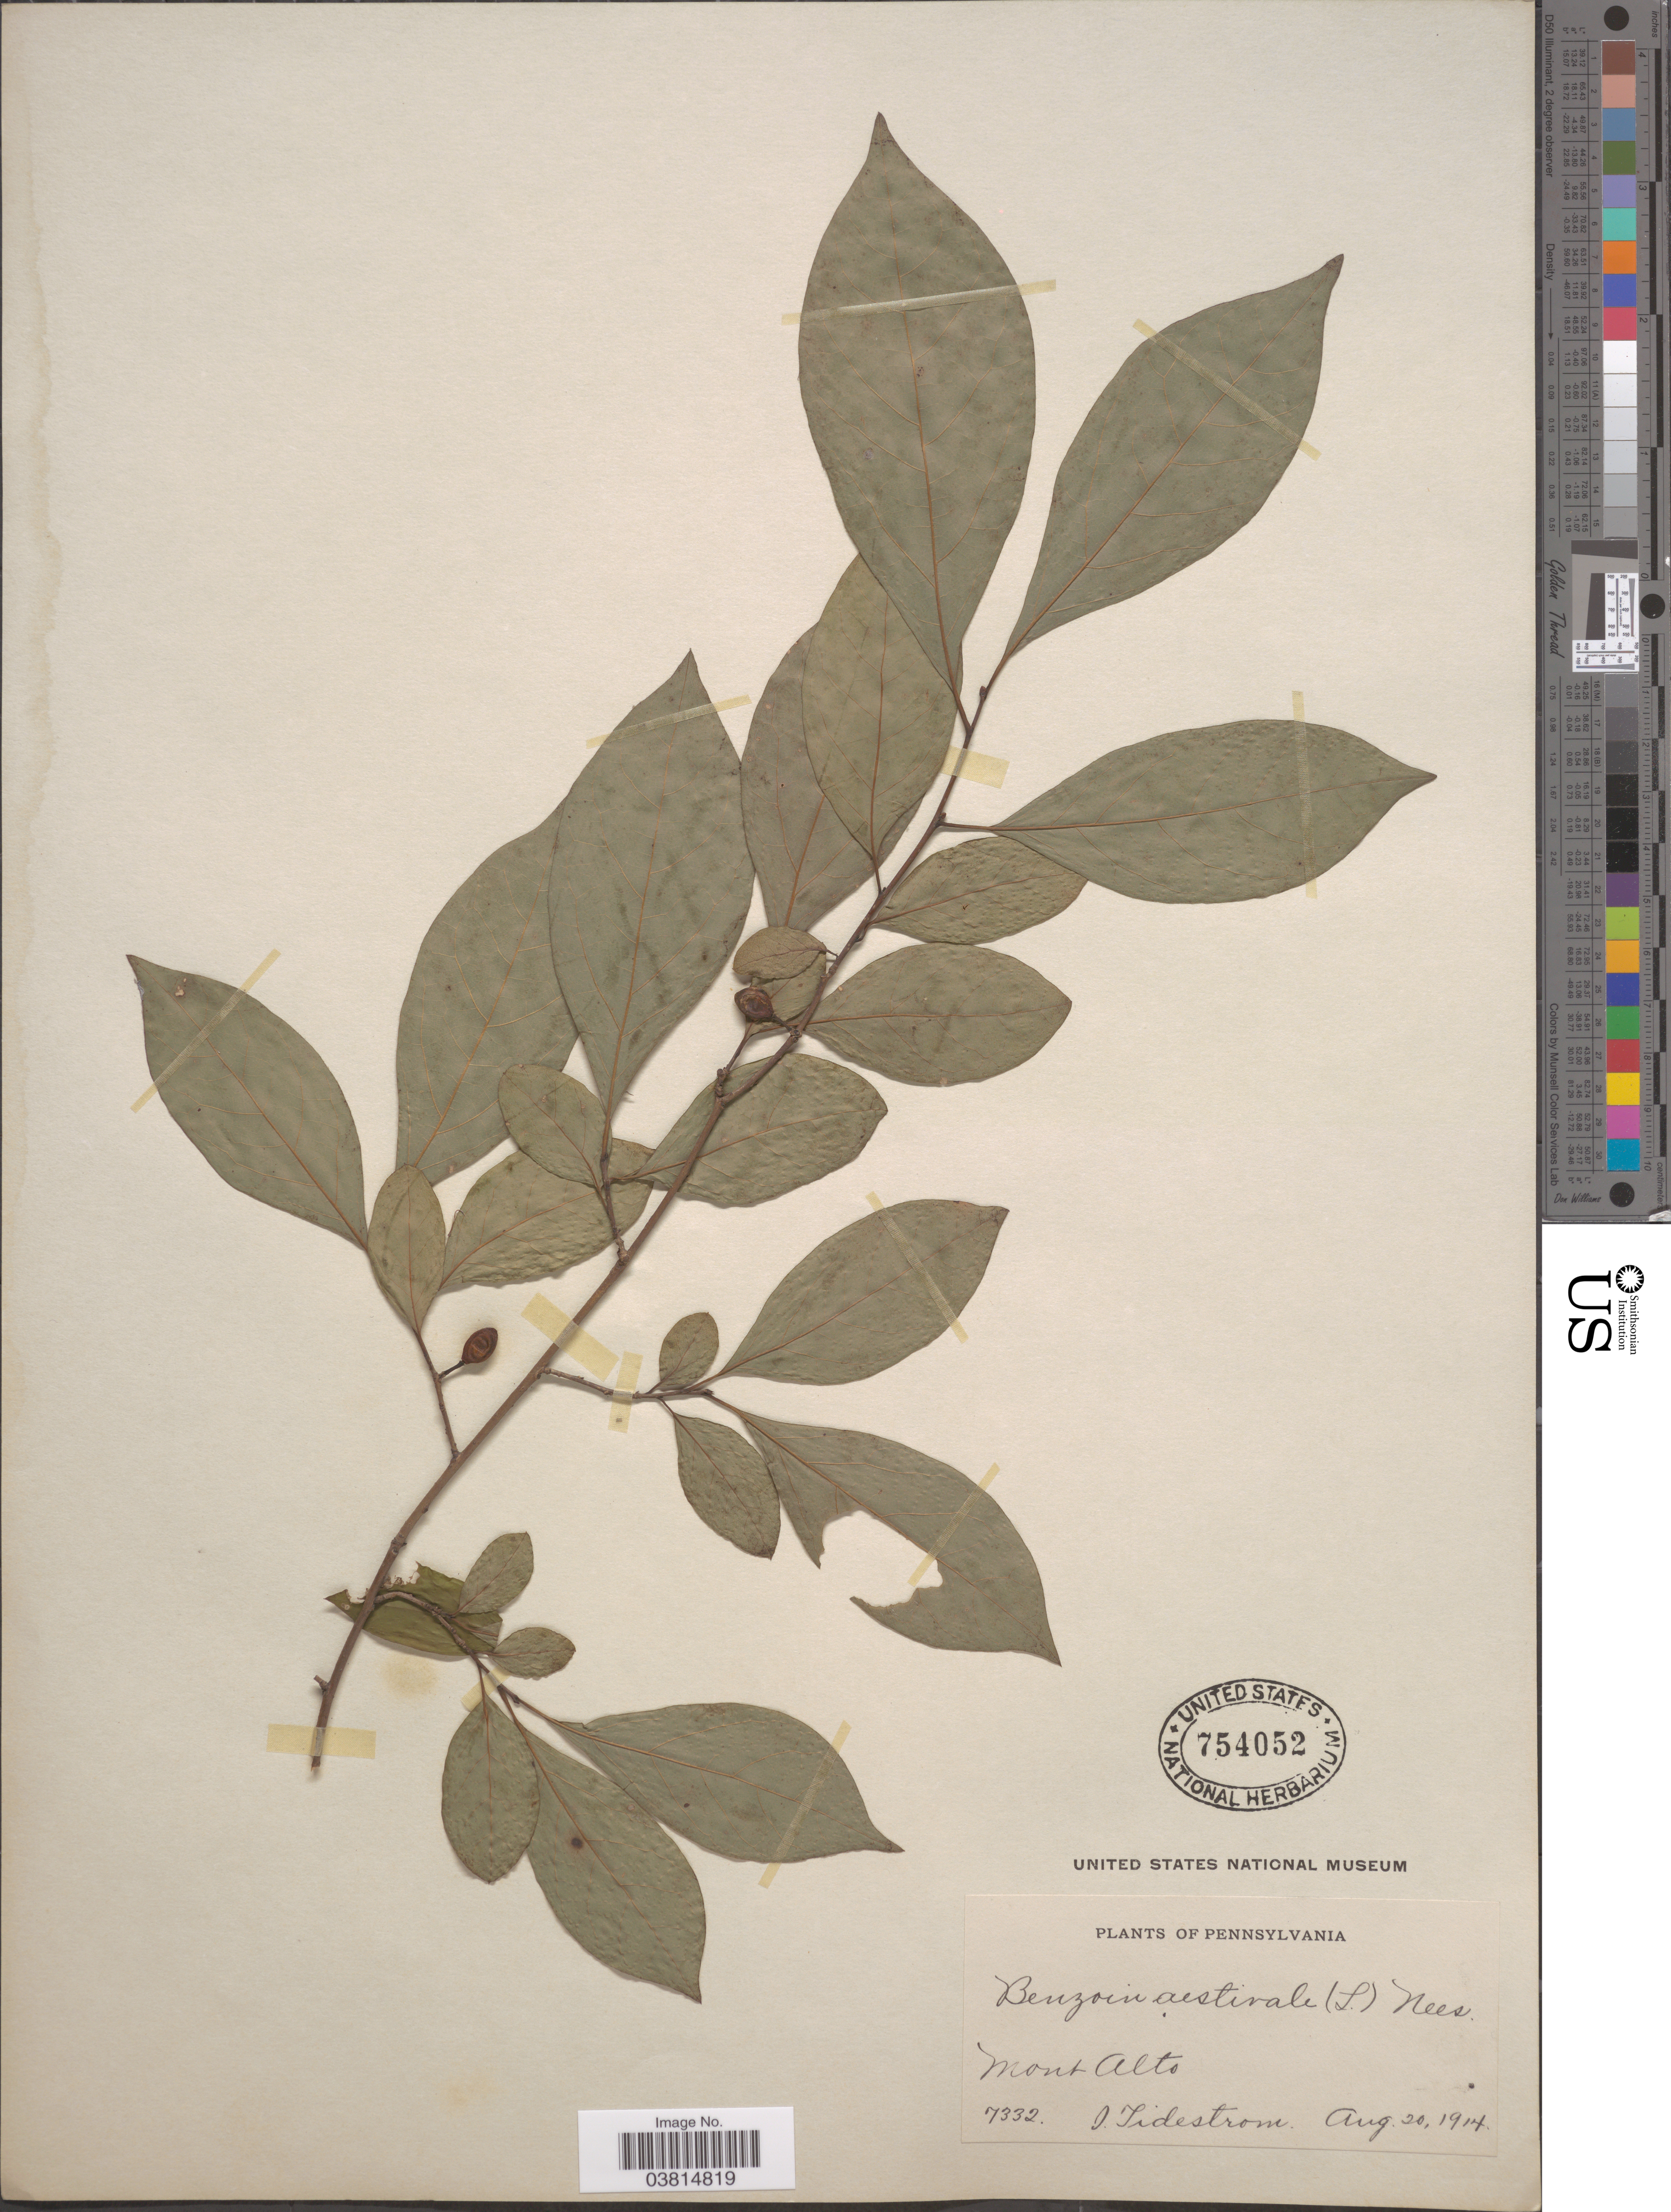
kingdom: Plantae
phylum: Tracheophyta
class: Magnoliopsida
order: Laurales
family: Lauraceae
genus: Lindera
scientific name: Lindera benzoin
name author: (L.) Blume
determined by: Strong, Mark T., (BOT), Smithsonian Institution - National Museum of Natural History (UNITED STATES)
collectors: I. F. Tidestrom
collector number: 7332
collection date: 1914-08-20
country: United States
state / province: Pennsylvania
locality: Mont Alto.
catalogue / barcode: US 754052